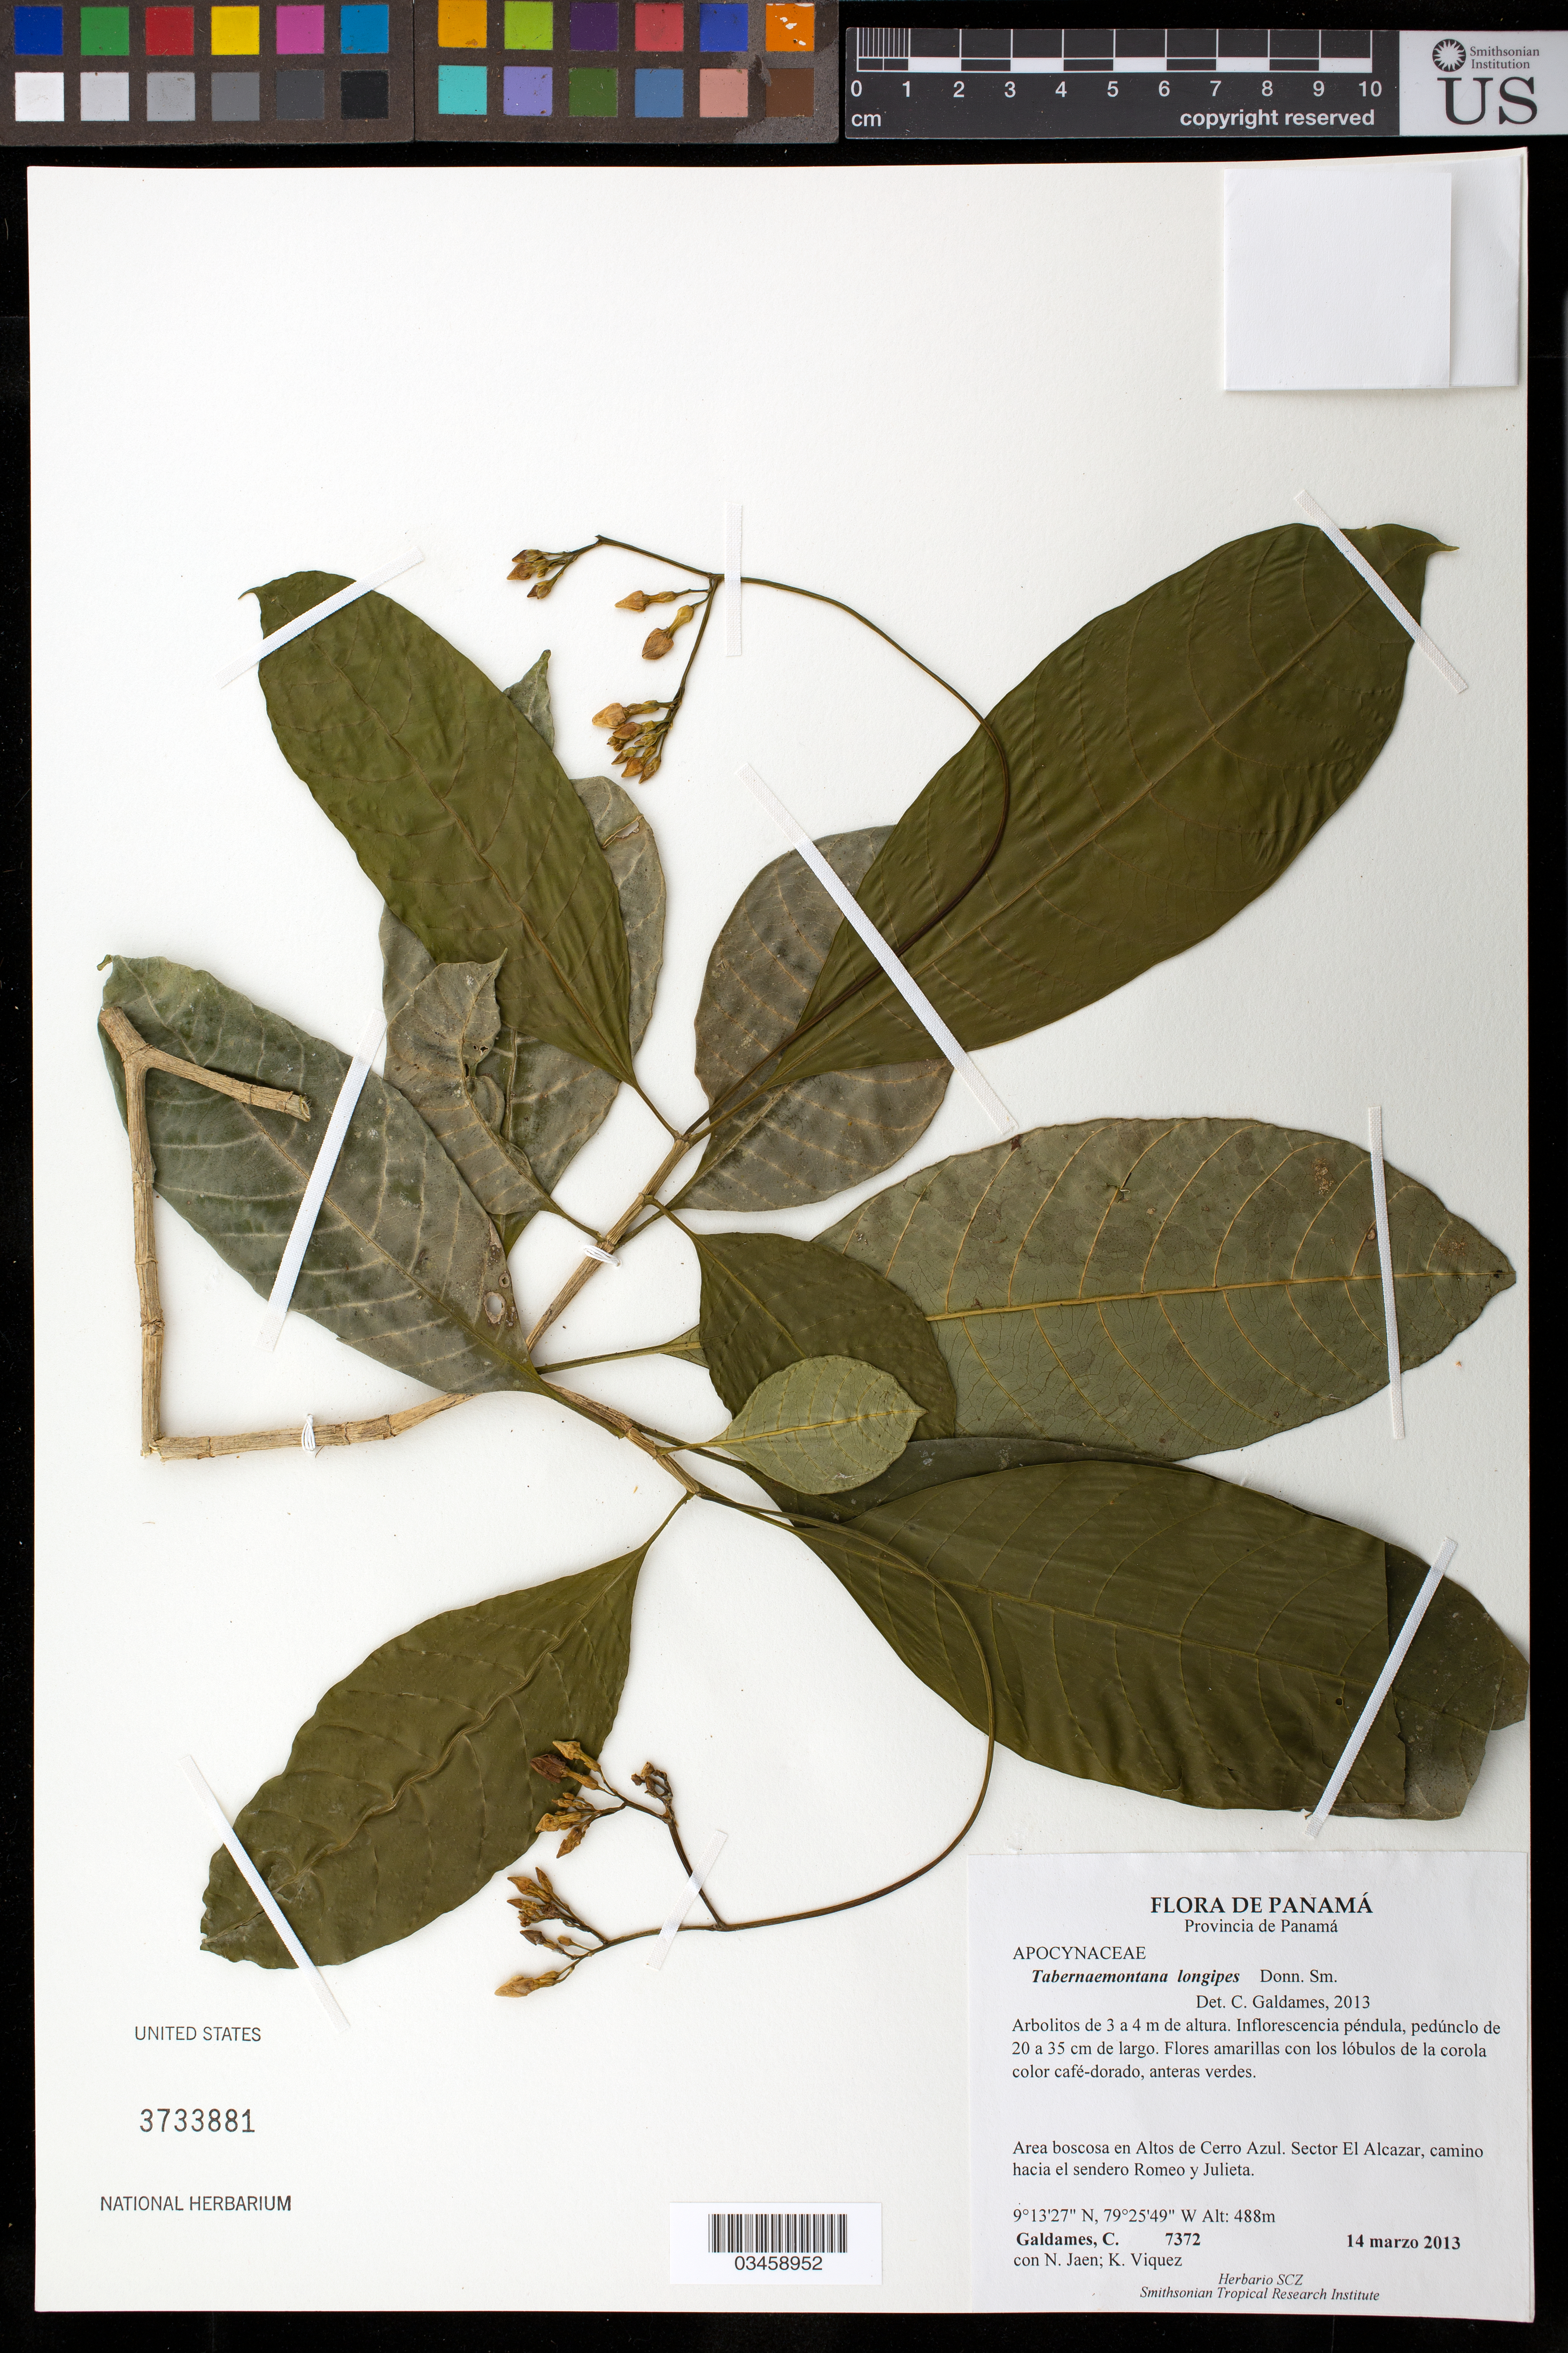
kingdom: Plantae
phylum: Tracheophyta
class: Magnoliopsida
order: Gentianales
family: Apocynaceae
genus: Tabernaemontana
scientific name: Tabernaemontana longipes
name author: Donn. Sm.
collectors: C. Galdames, N. Jaén & K. Viquez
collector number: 7372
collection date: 2013-03-14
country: Panama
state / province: Panama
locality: Altos de Cerro Azul. Sector El Alcazar, camino hacia el sendero Romeo y Julieta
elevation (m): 488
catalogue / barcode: US 3733881